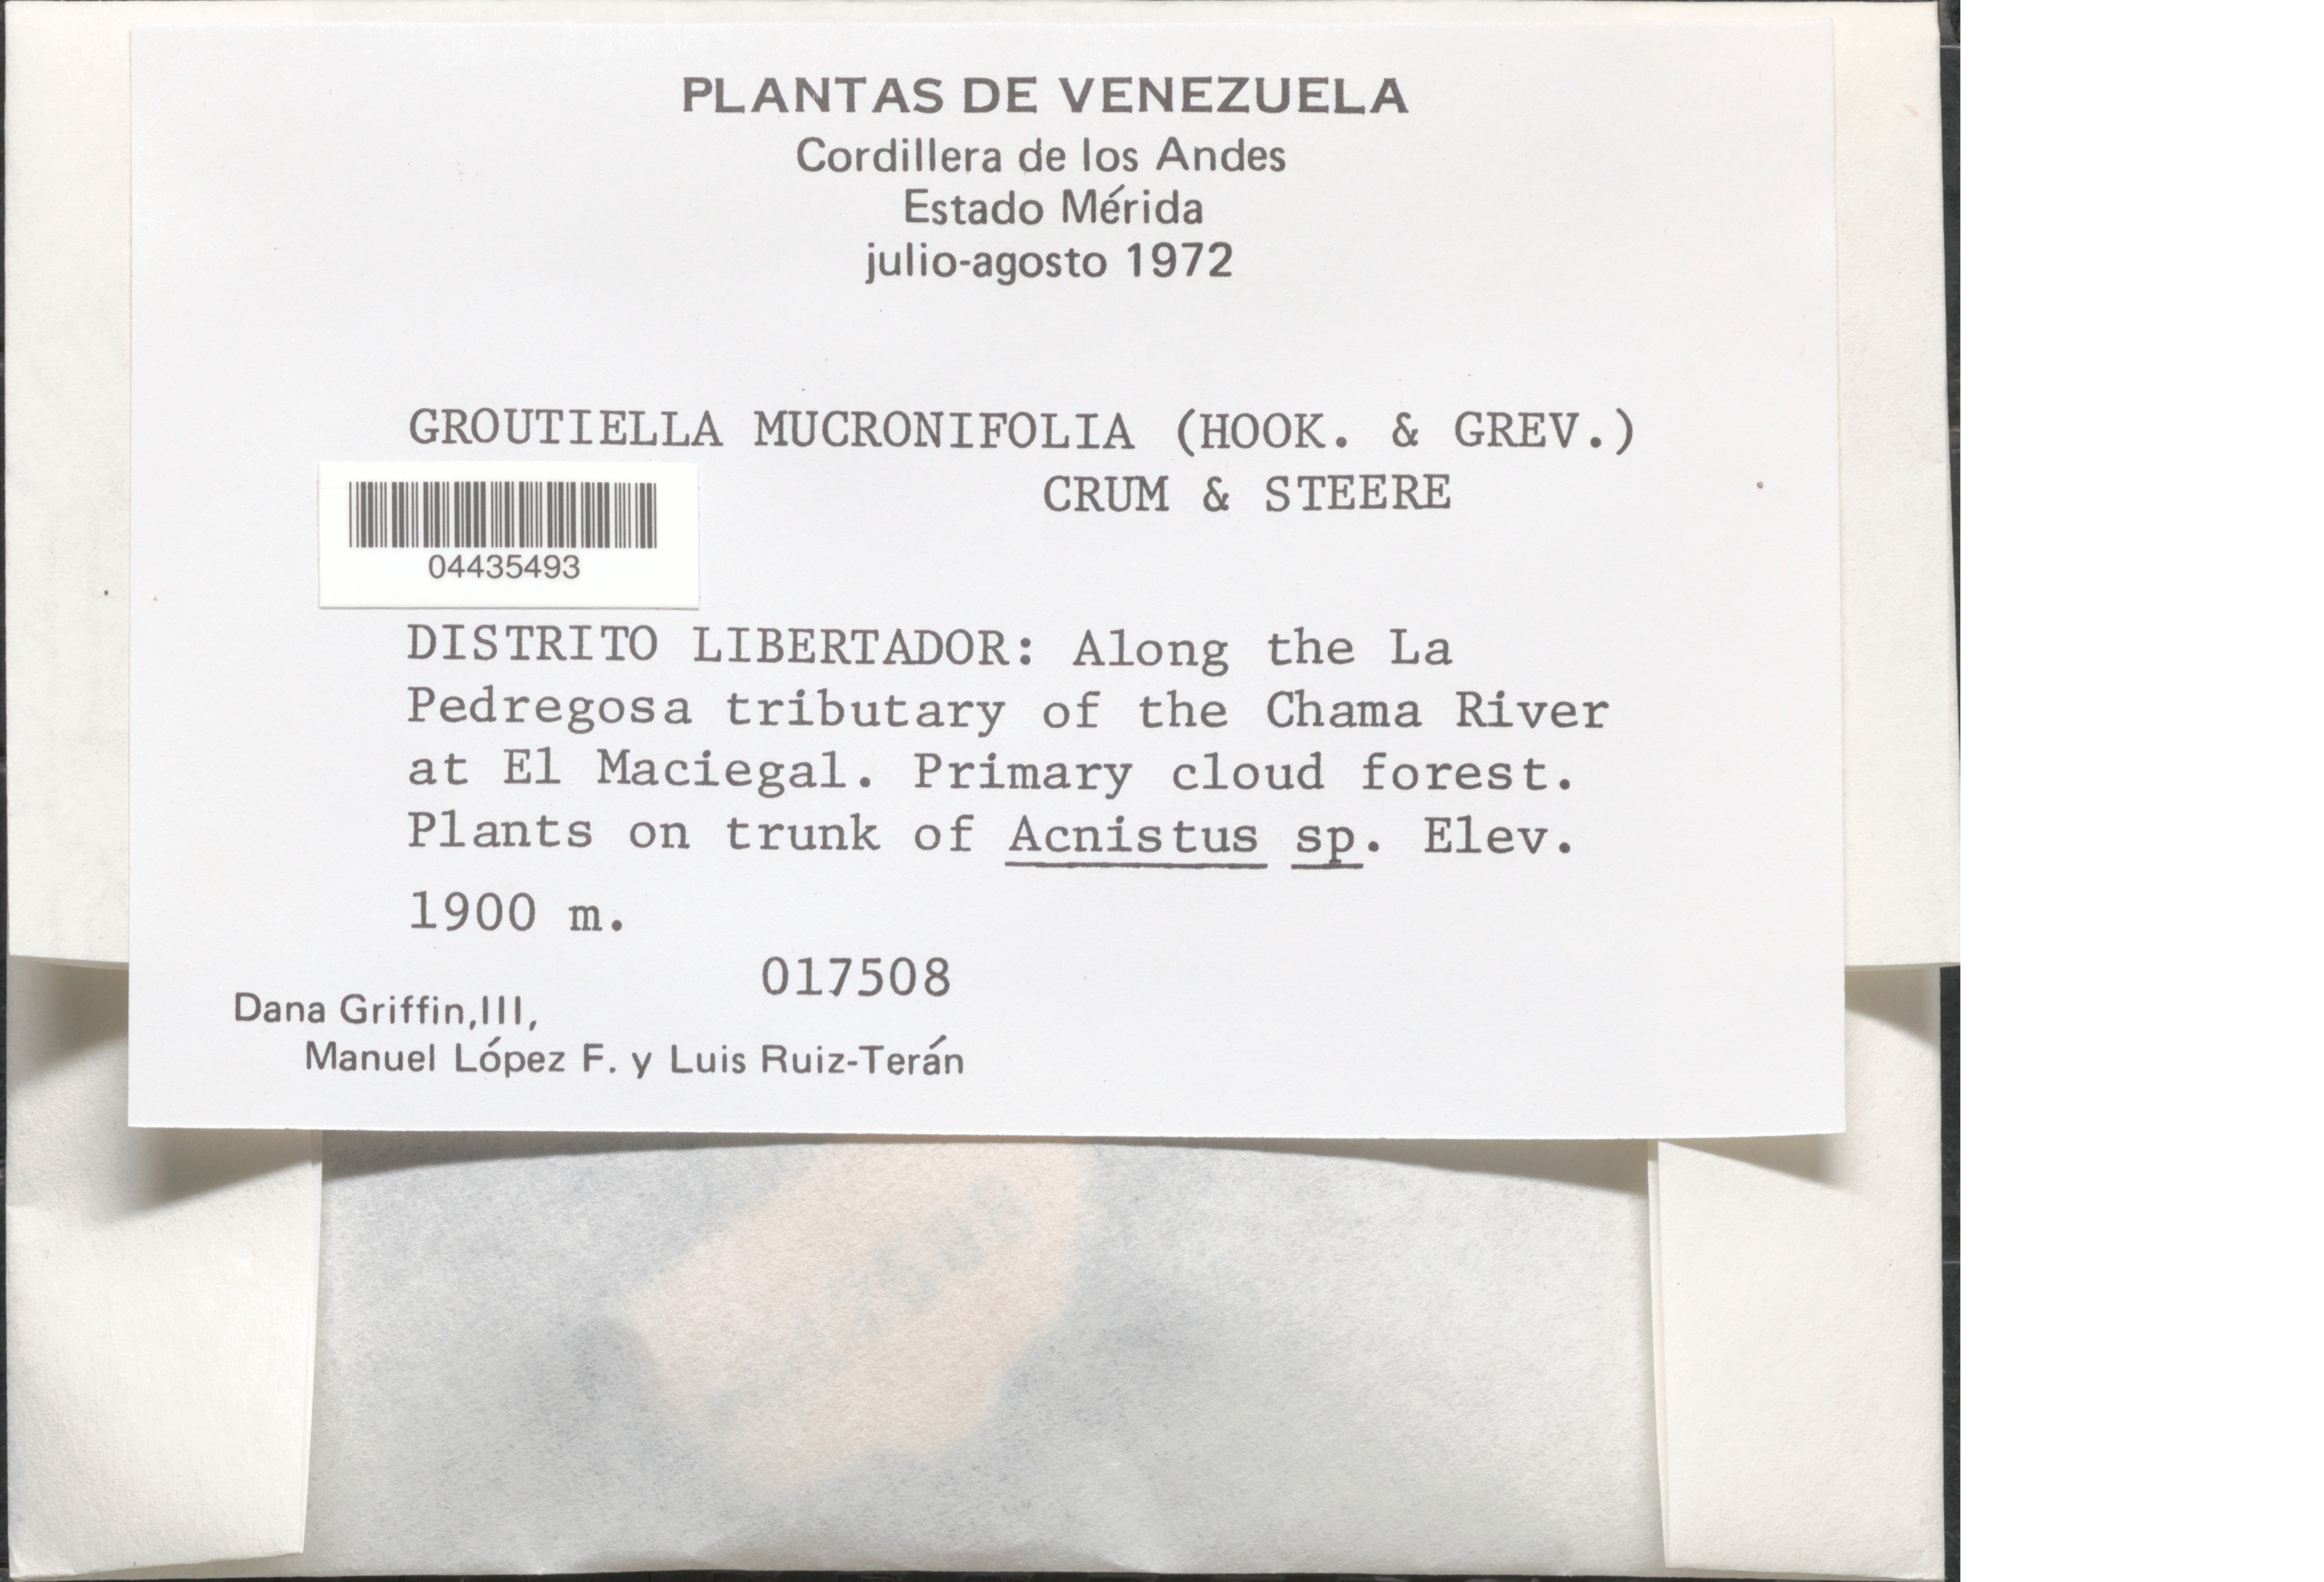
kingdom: Plantae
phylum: Bryophyta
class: Bryopsida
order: Orthotrichales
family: Orthotrichaceae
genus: Groutiella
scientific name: Groutiella mucronifolia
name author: (Hook. & Grev.) Crum & Steere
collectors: D. G. Griffin, M. López Figueiras & L. E. Ruíz-Terán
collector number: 017508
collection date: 1972-07/1972-08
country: Venezuela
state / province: Merida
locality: Cordillera de los Andes. Distrito Libertador: Along the La Pedregosa tributary of the Chama River at El Maciegal.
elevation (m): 1900